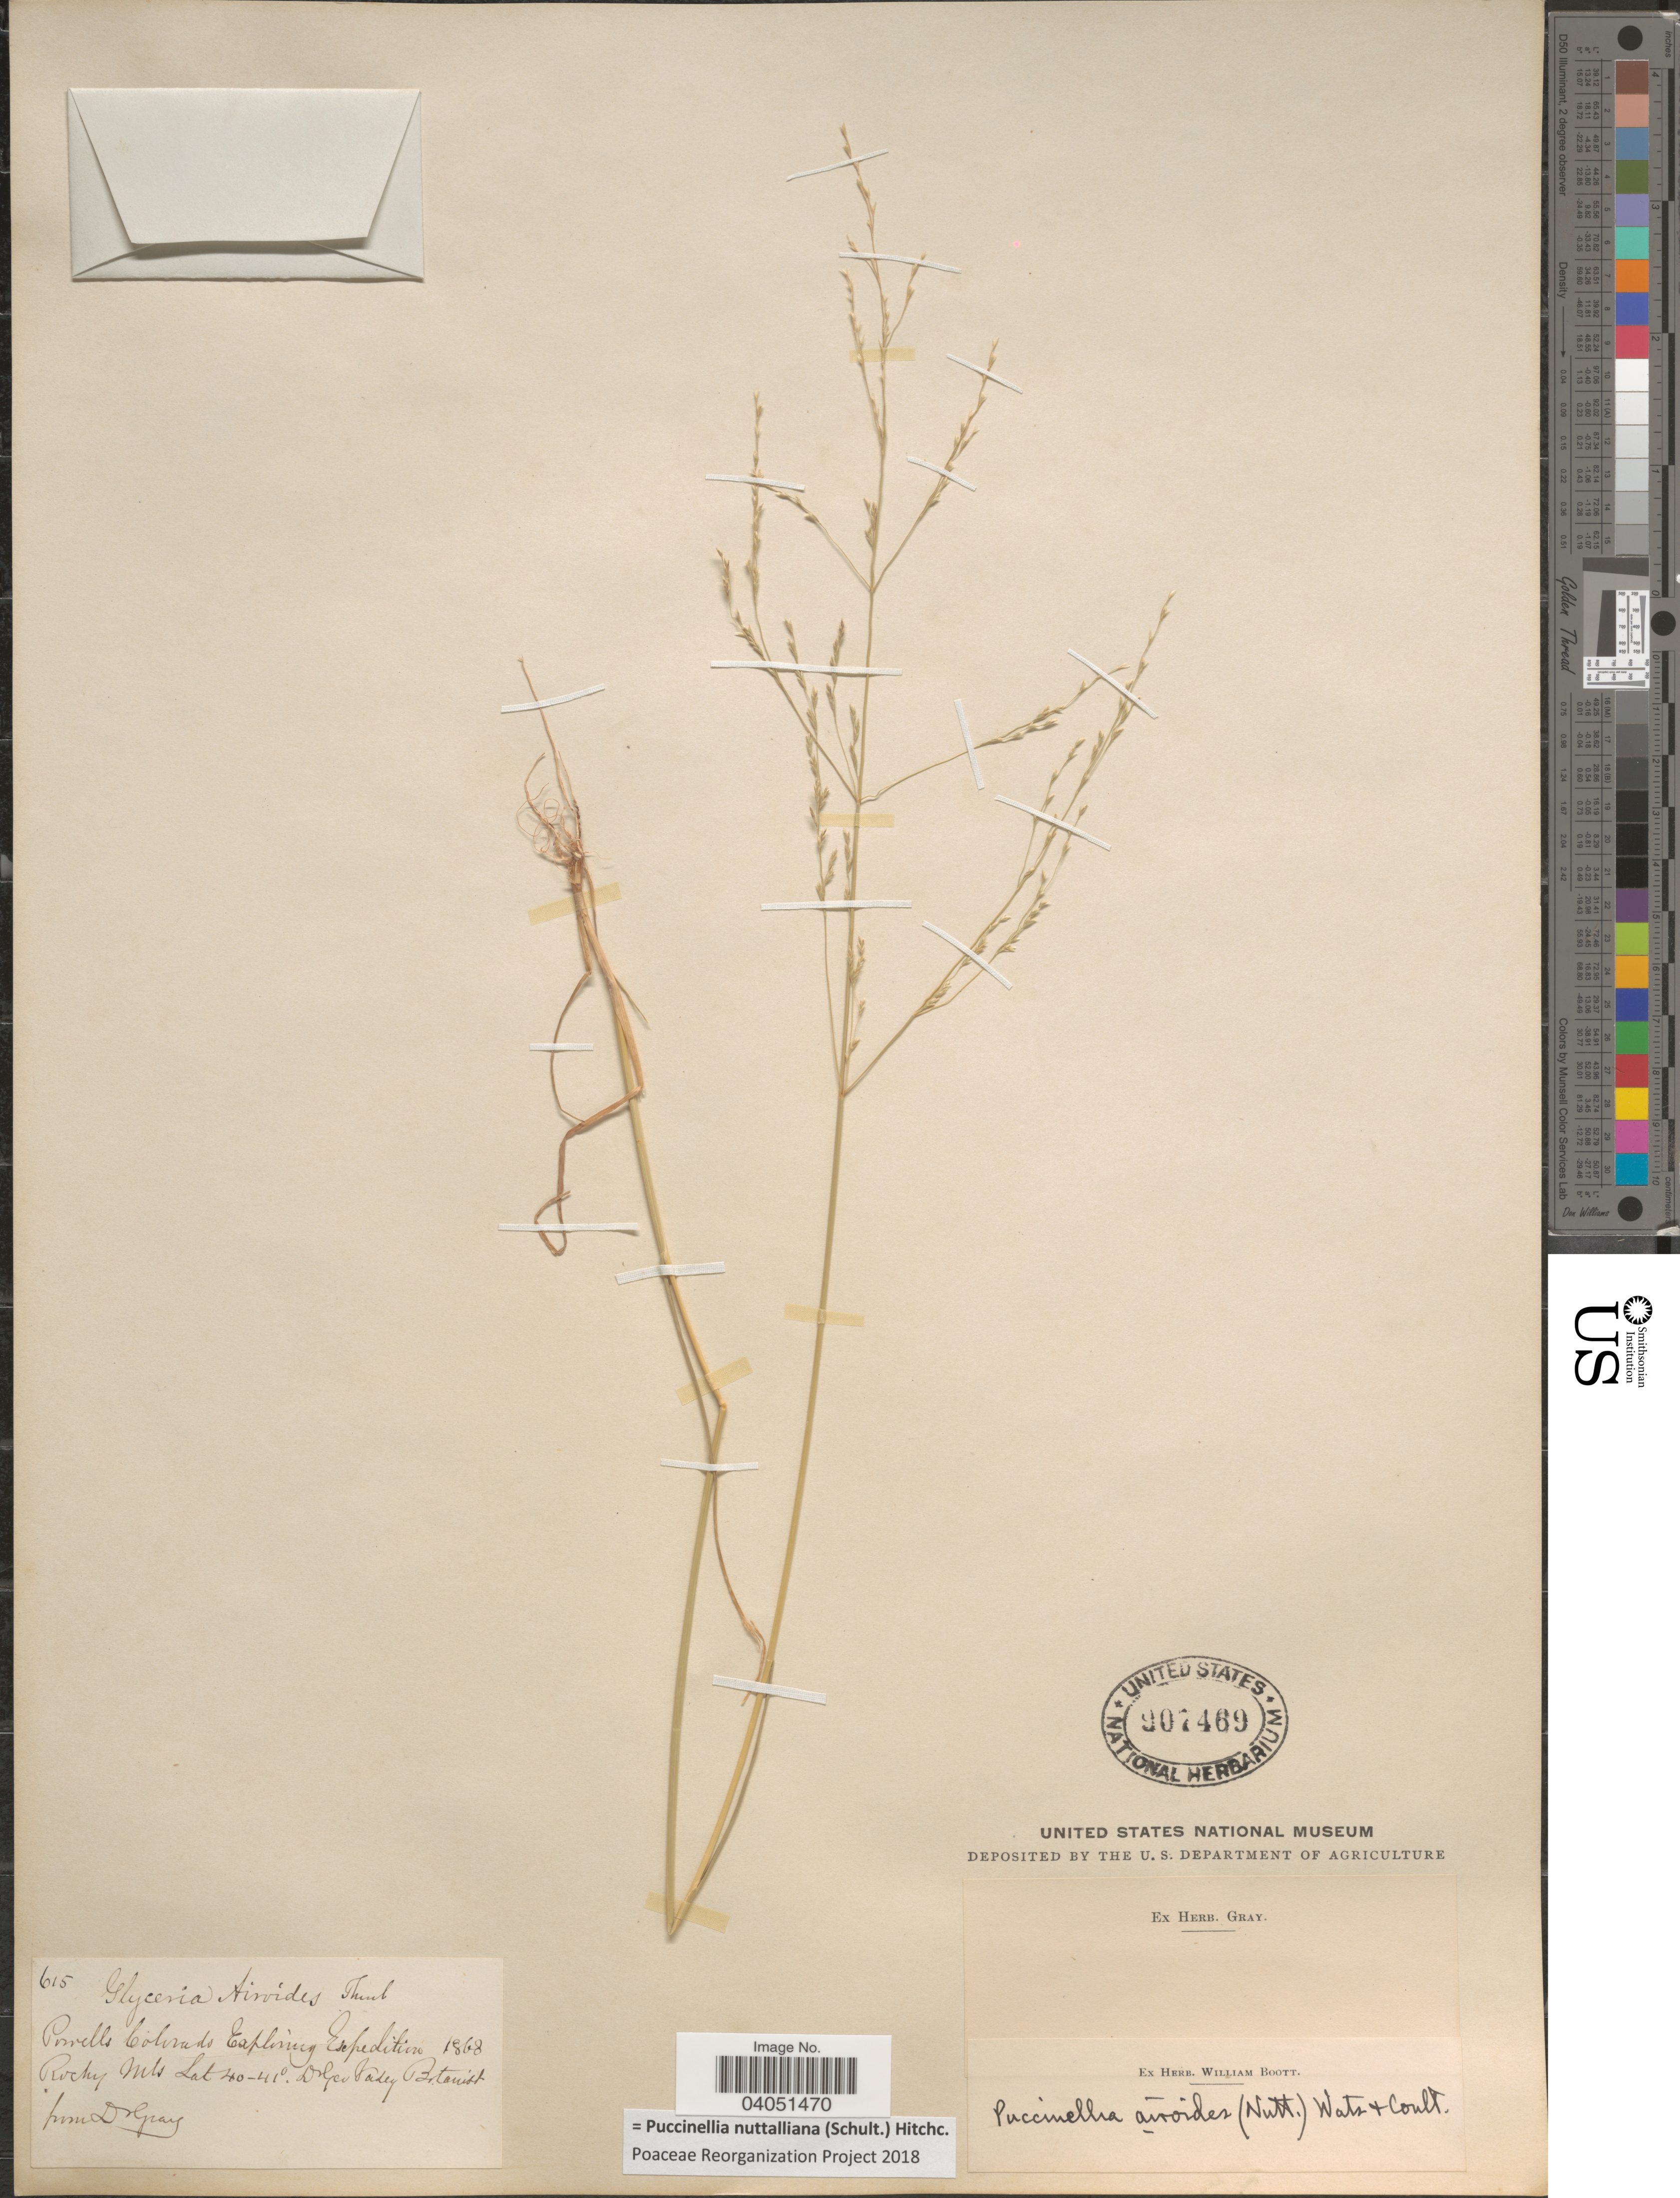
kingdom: Plantae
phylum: Tracheophyta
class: Liliopsida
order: Poales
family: Poaceae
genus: Puccinellia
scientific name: Puccinellia nuttalliana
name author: (Schult.) Hitchc.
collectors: G. Vasey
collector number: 615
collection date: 1868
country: United States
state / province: Colorado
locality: Rocky Mts.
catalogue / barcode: US 907469